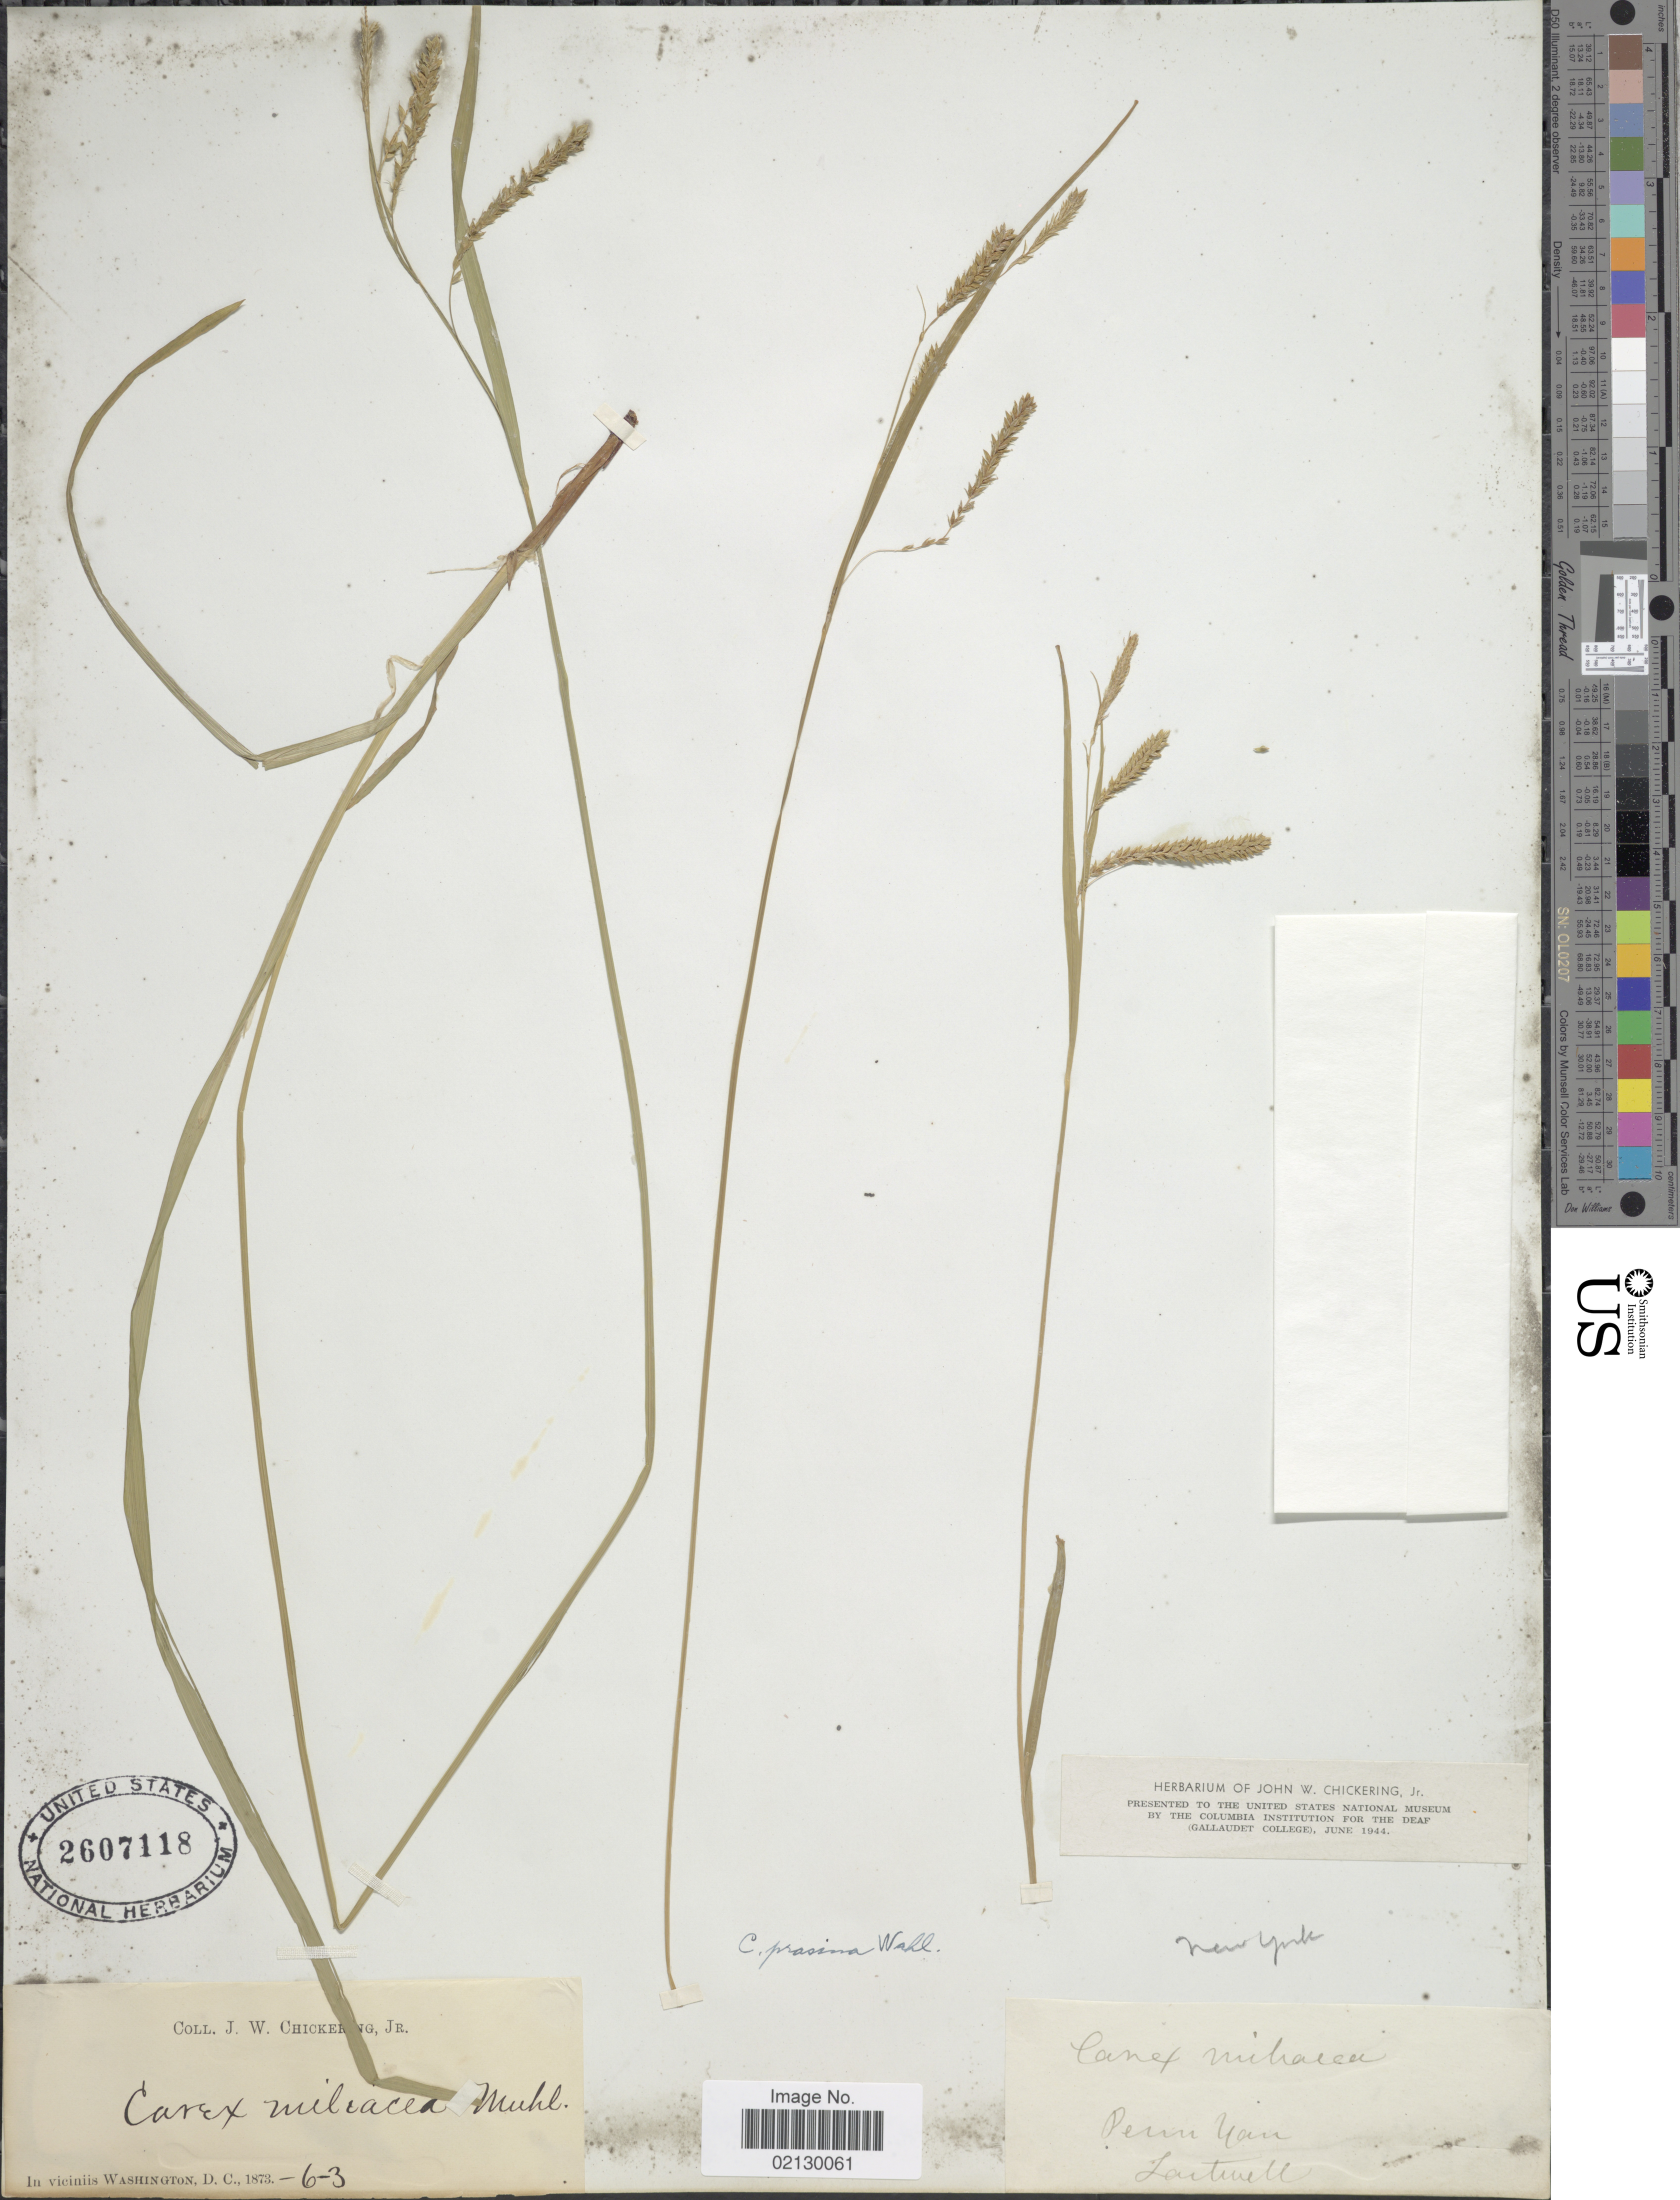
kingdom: Plantae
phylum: Tracheophyta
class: Liliopsida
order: Poales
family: Cyperaceae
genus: Carex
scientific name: Carex prasina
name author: Wahlenb.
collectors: J. W. Chickering Jr.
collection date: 1873-06-03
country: United States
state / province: District of Columbia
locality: In viciniis Washington, D. C.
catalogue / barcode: US 2607118